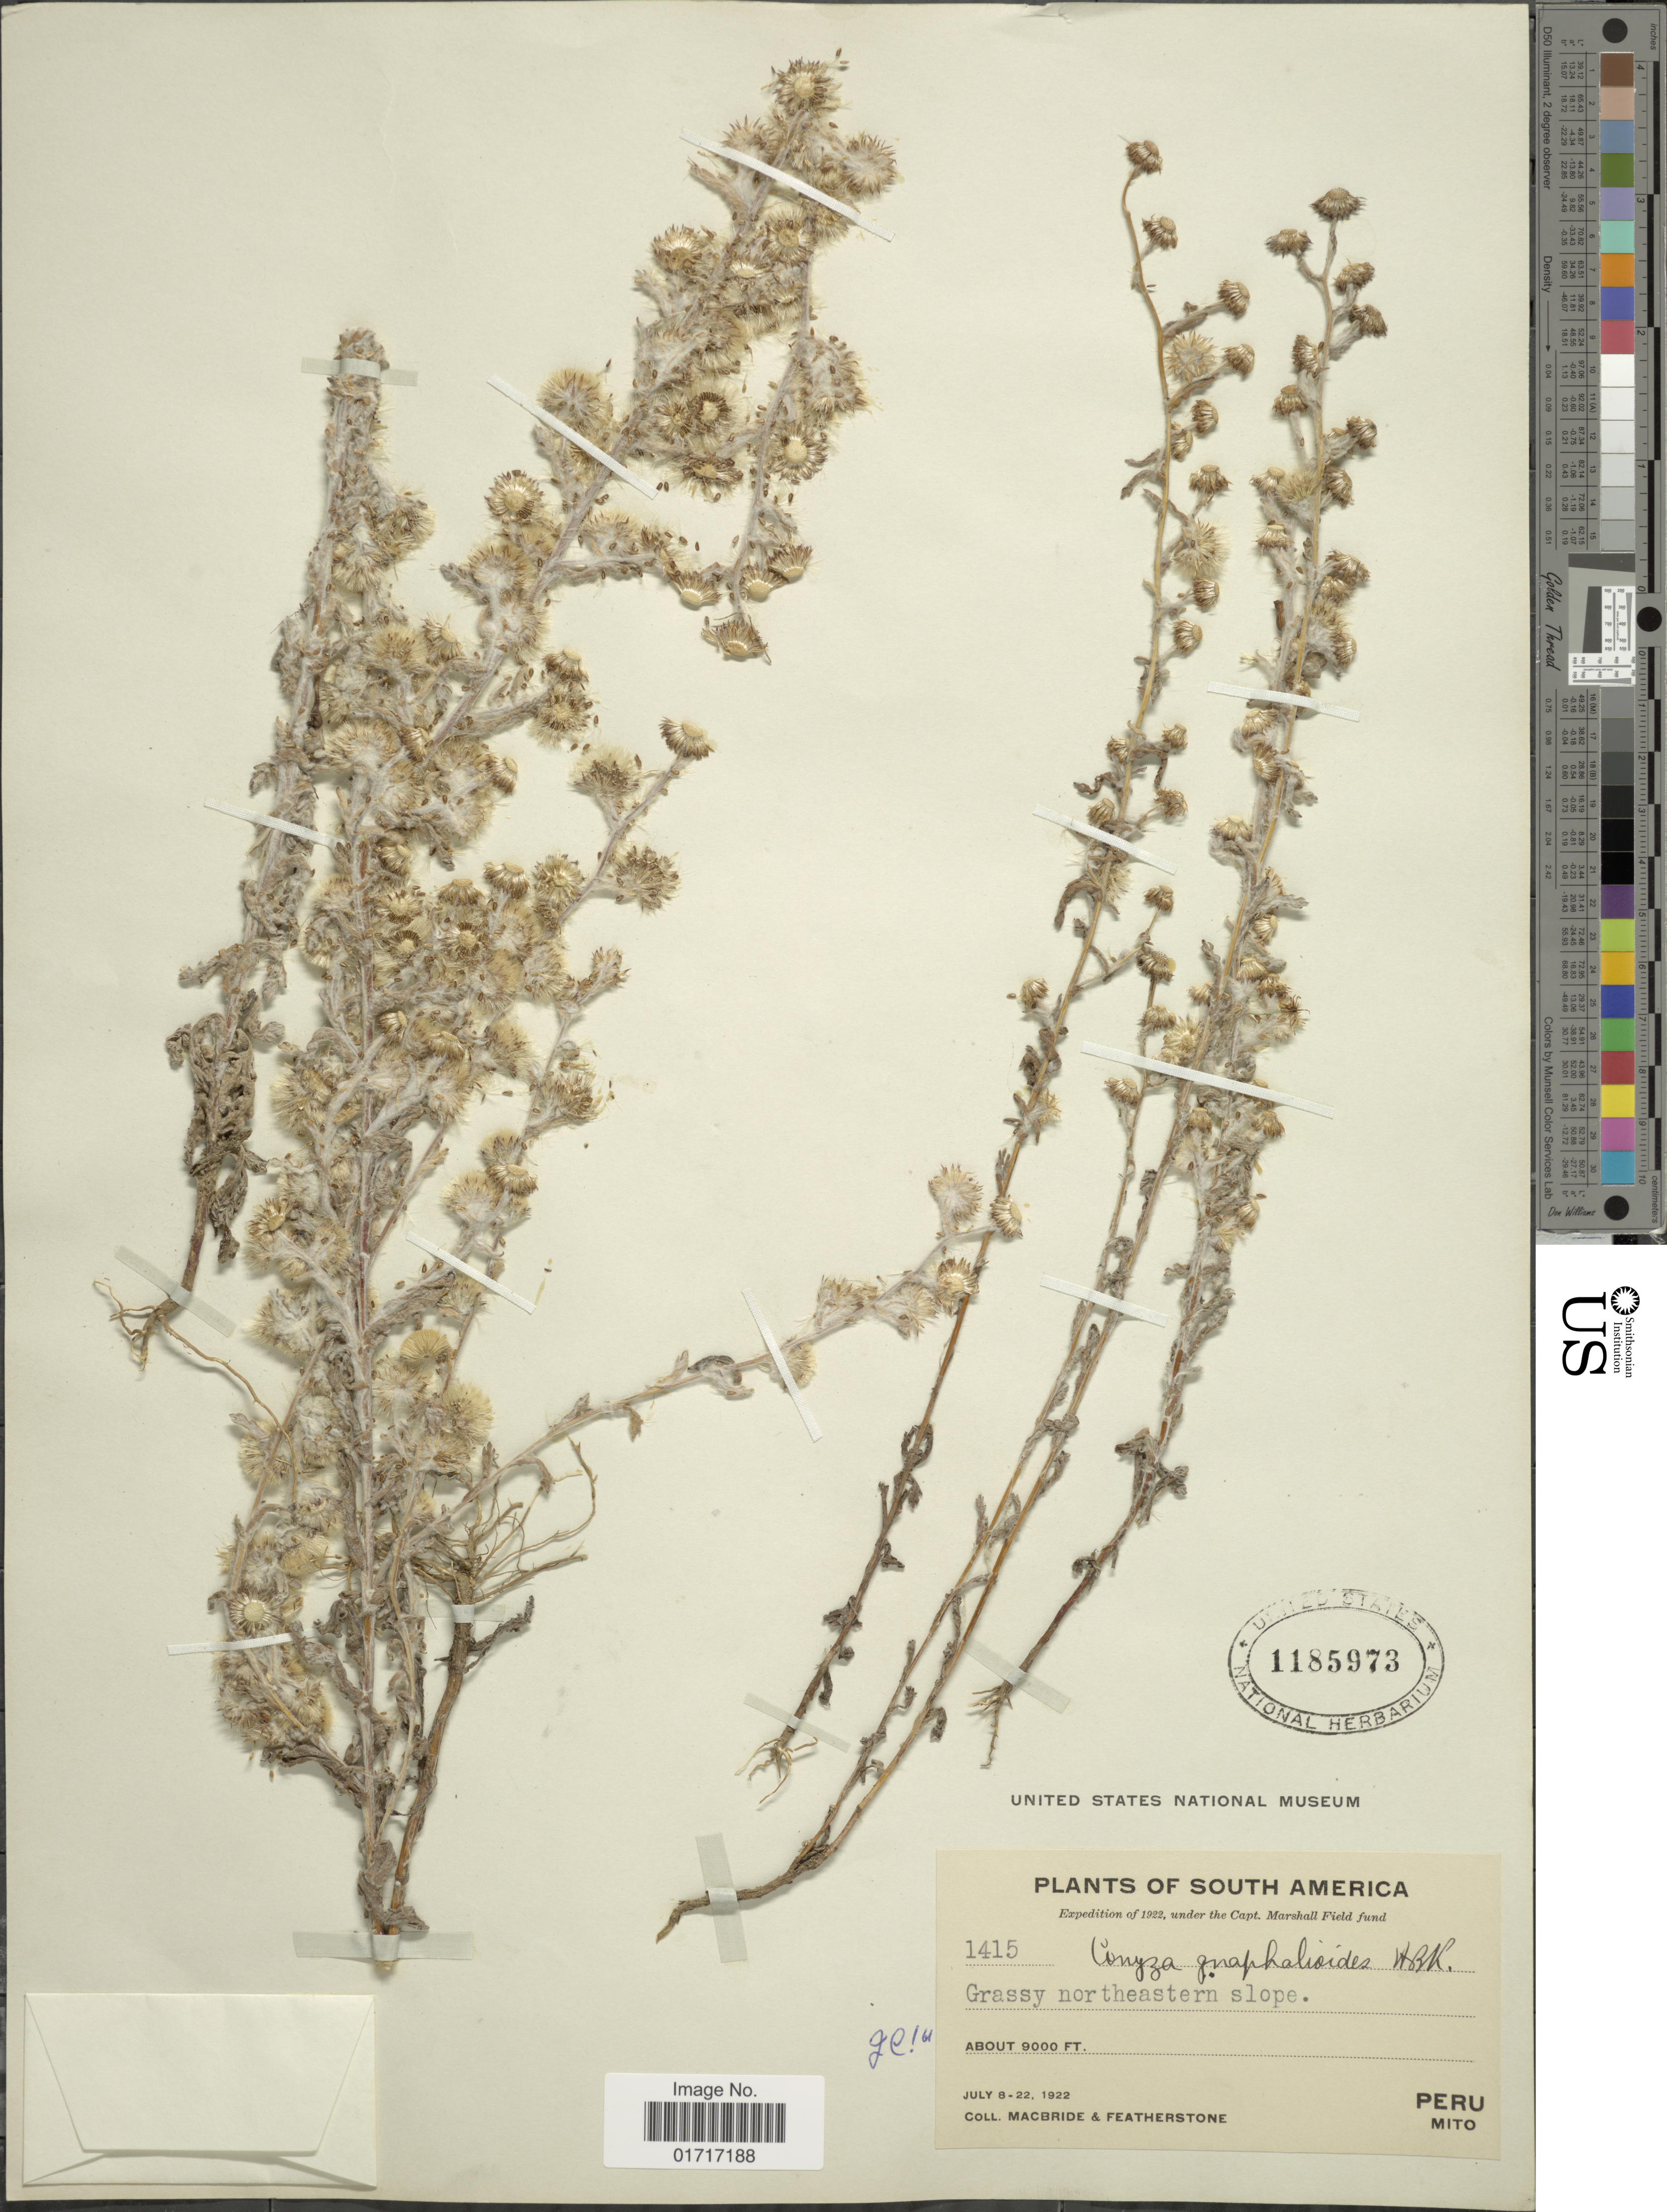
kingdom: Plantae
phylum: Tracheophyta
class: Magnoliopsida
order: Asterales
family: Asteraceae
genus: Conyza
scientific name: Conyza gnaphalioides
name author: Kunth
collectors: Macbride, -- & -. Featherstone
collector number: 1415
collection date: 1922-07-08/1922-07-22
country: Peru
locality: Peru, Mito. Grassy northeastern slope.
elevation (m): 2743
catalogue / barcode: US 1185973